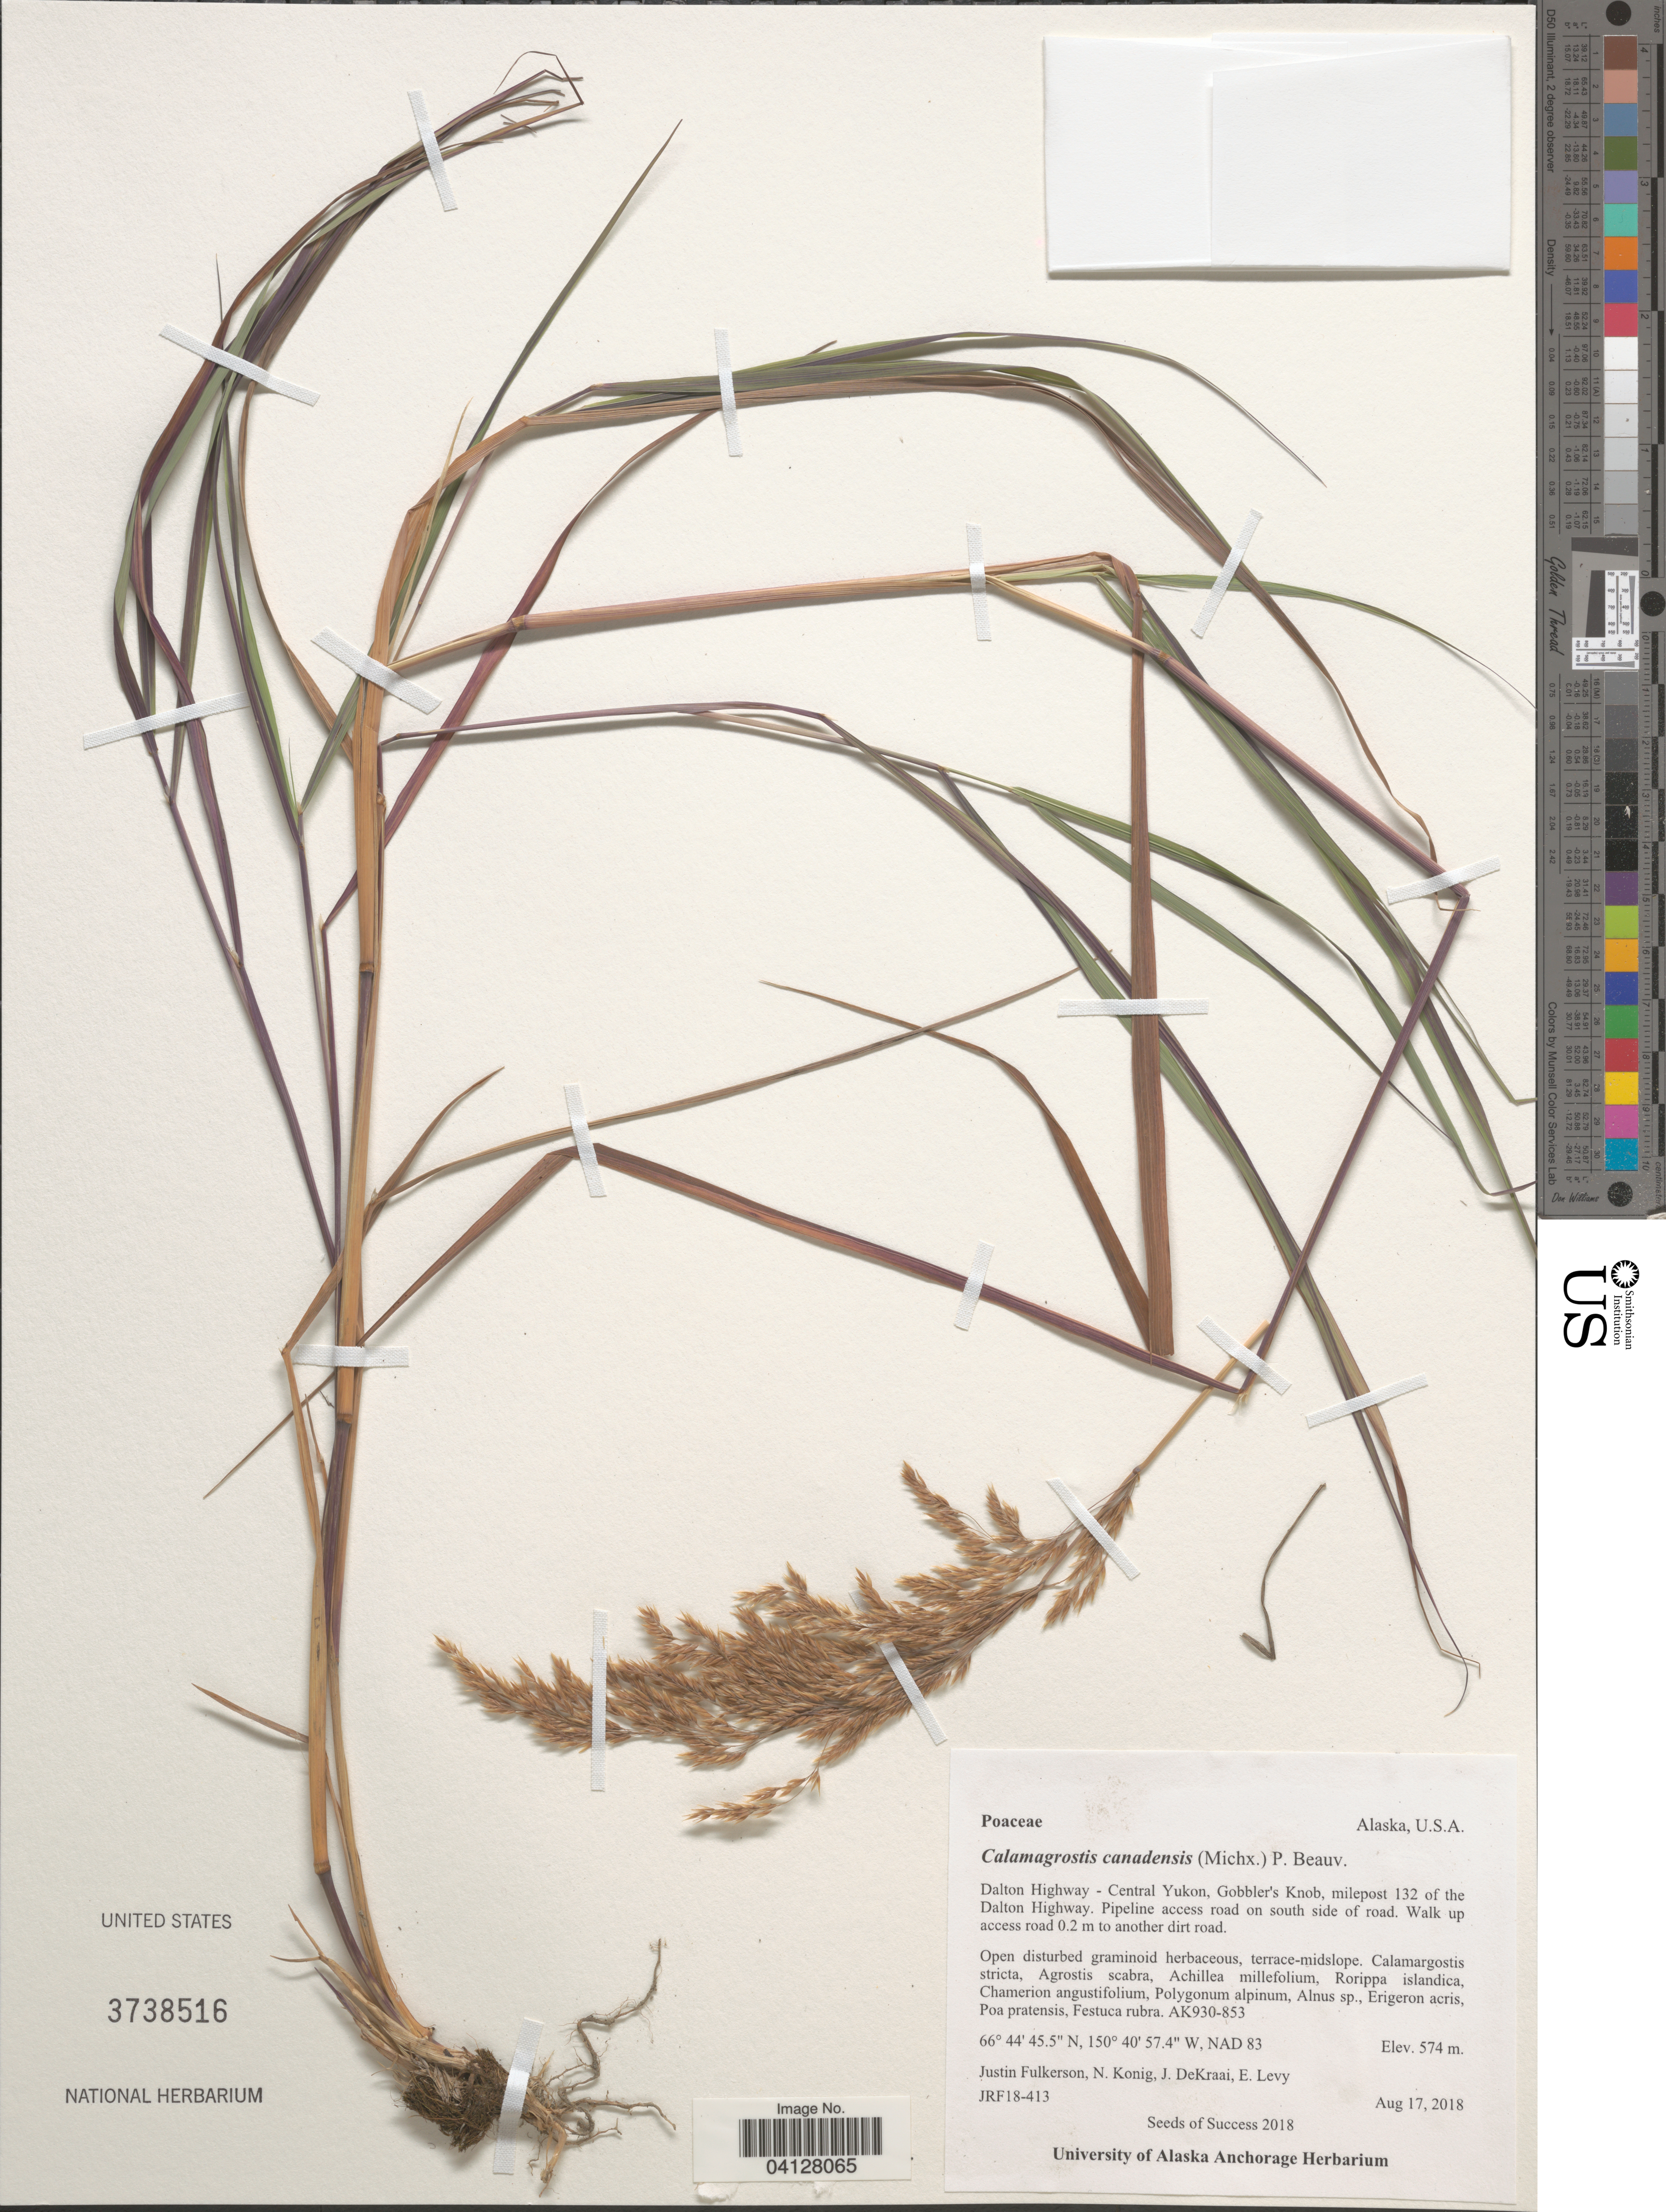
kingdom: Plantae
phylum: Tracheophyta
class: Liliopsida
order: Poales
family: Poaceae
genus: Calamagrostis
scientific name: Calamagrostis canadensis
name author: (Michx.) P. Beauv.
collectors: J. Fulkerson, N. Konig, J. DeKraai & E. Levy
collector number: JRF18-413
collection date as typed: Transcribed d/m/y: 17/8/2018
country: United States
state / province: Alaska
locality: Dalton Highway - Central Yukon, Gobbler's Knob, milepost 132 of the Dalton Highway. AK930-853. NAD 83.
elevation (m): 574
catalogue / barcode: US 3738516